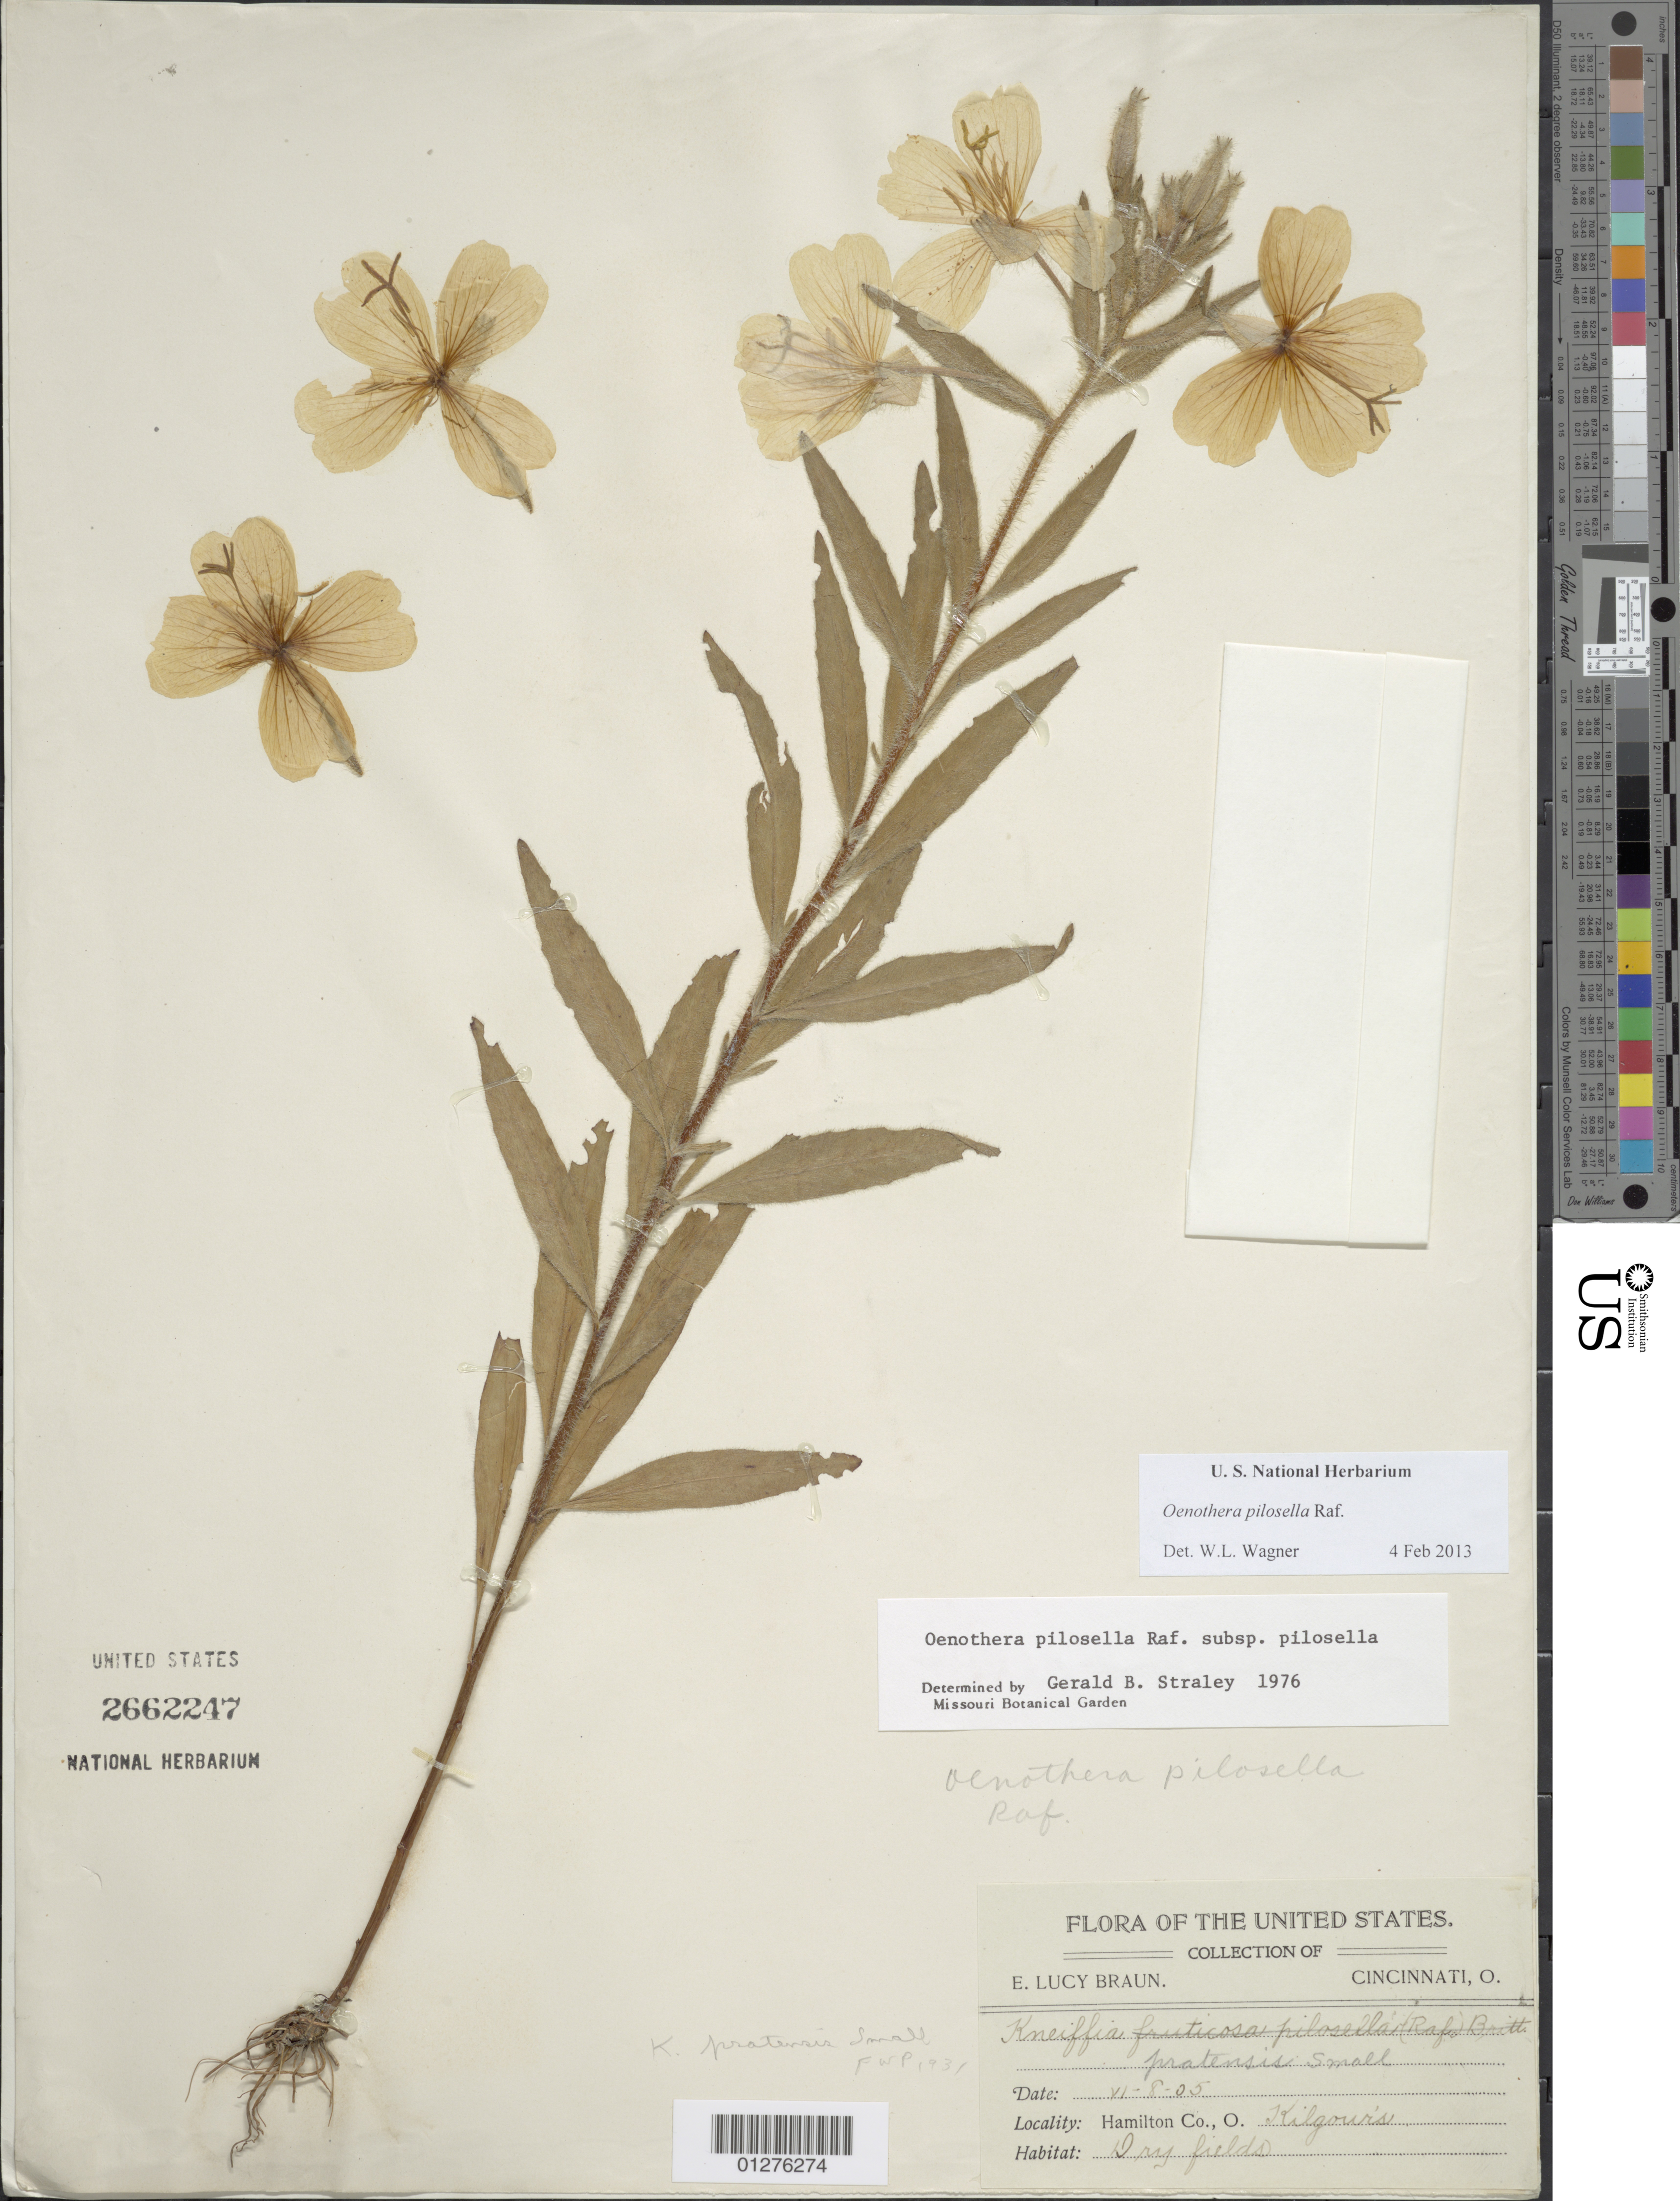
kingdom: Plantae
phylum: Tracheophyta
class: Magnoliopsida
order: Myrtales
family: Onagraceae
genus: Oenothera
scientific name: Oenothera pilosella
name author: Raf.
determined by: Wagner, W. L., (BOT), Smithsonian Institution - National Museum of Natural History (UNITED STATES)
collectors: E. L. Braun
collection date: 1905-06-08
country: United States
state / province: Ohio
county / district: Hamilton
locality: Kilgour's.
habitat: Dry fields.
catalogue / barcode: US 2662247